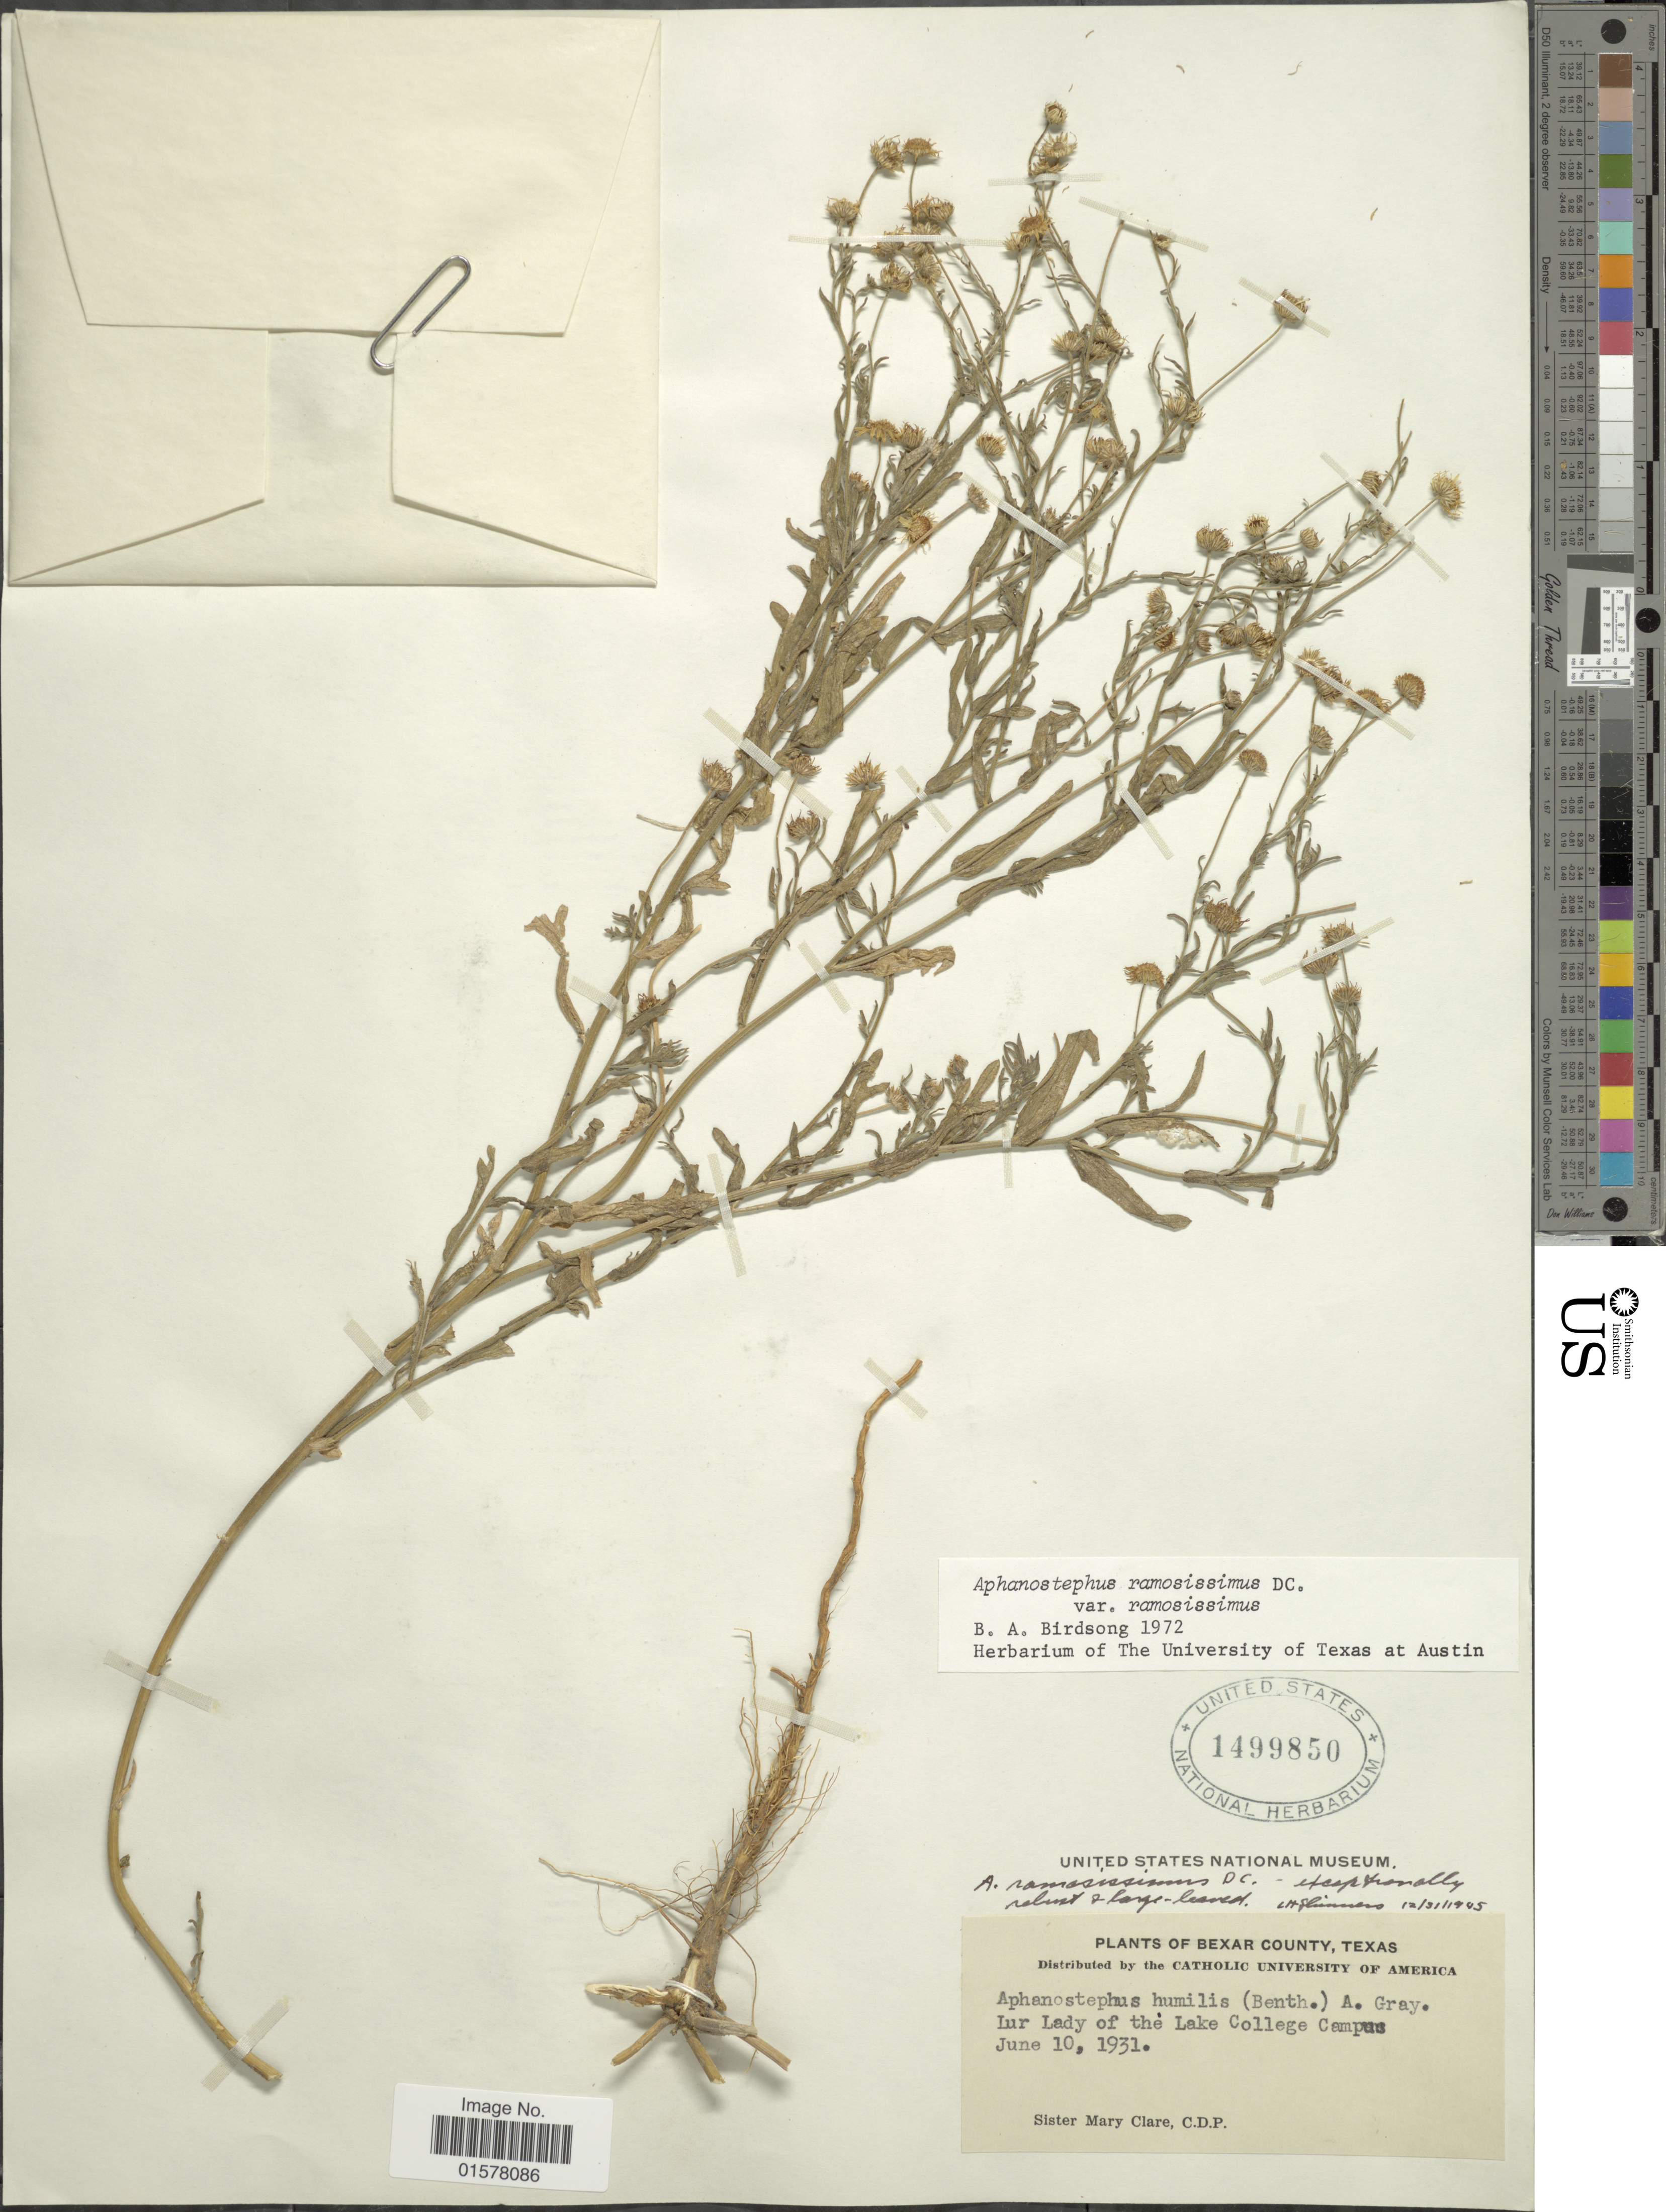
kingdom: Plantae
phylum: Tracheophyta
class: Magnoliopsida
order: Asterales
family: Asteraceae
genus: Aphanostephus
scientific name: Aphanostephus ramosissimus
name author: DC.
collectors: M. Clare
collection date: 1931-06-10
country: United States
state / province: Texas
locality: Bexar County, Lur Lady of the Lake College Campus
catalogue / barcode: US 1499850